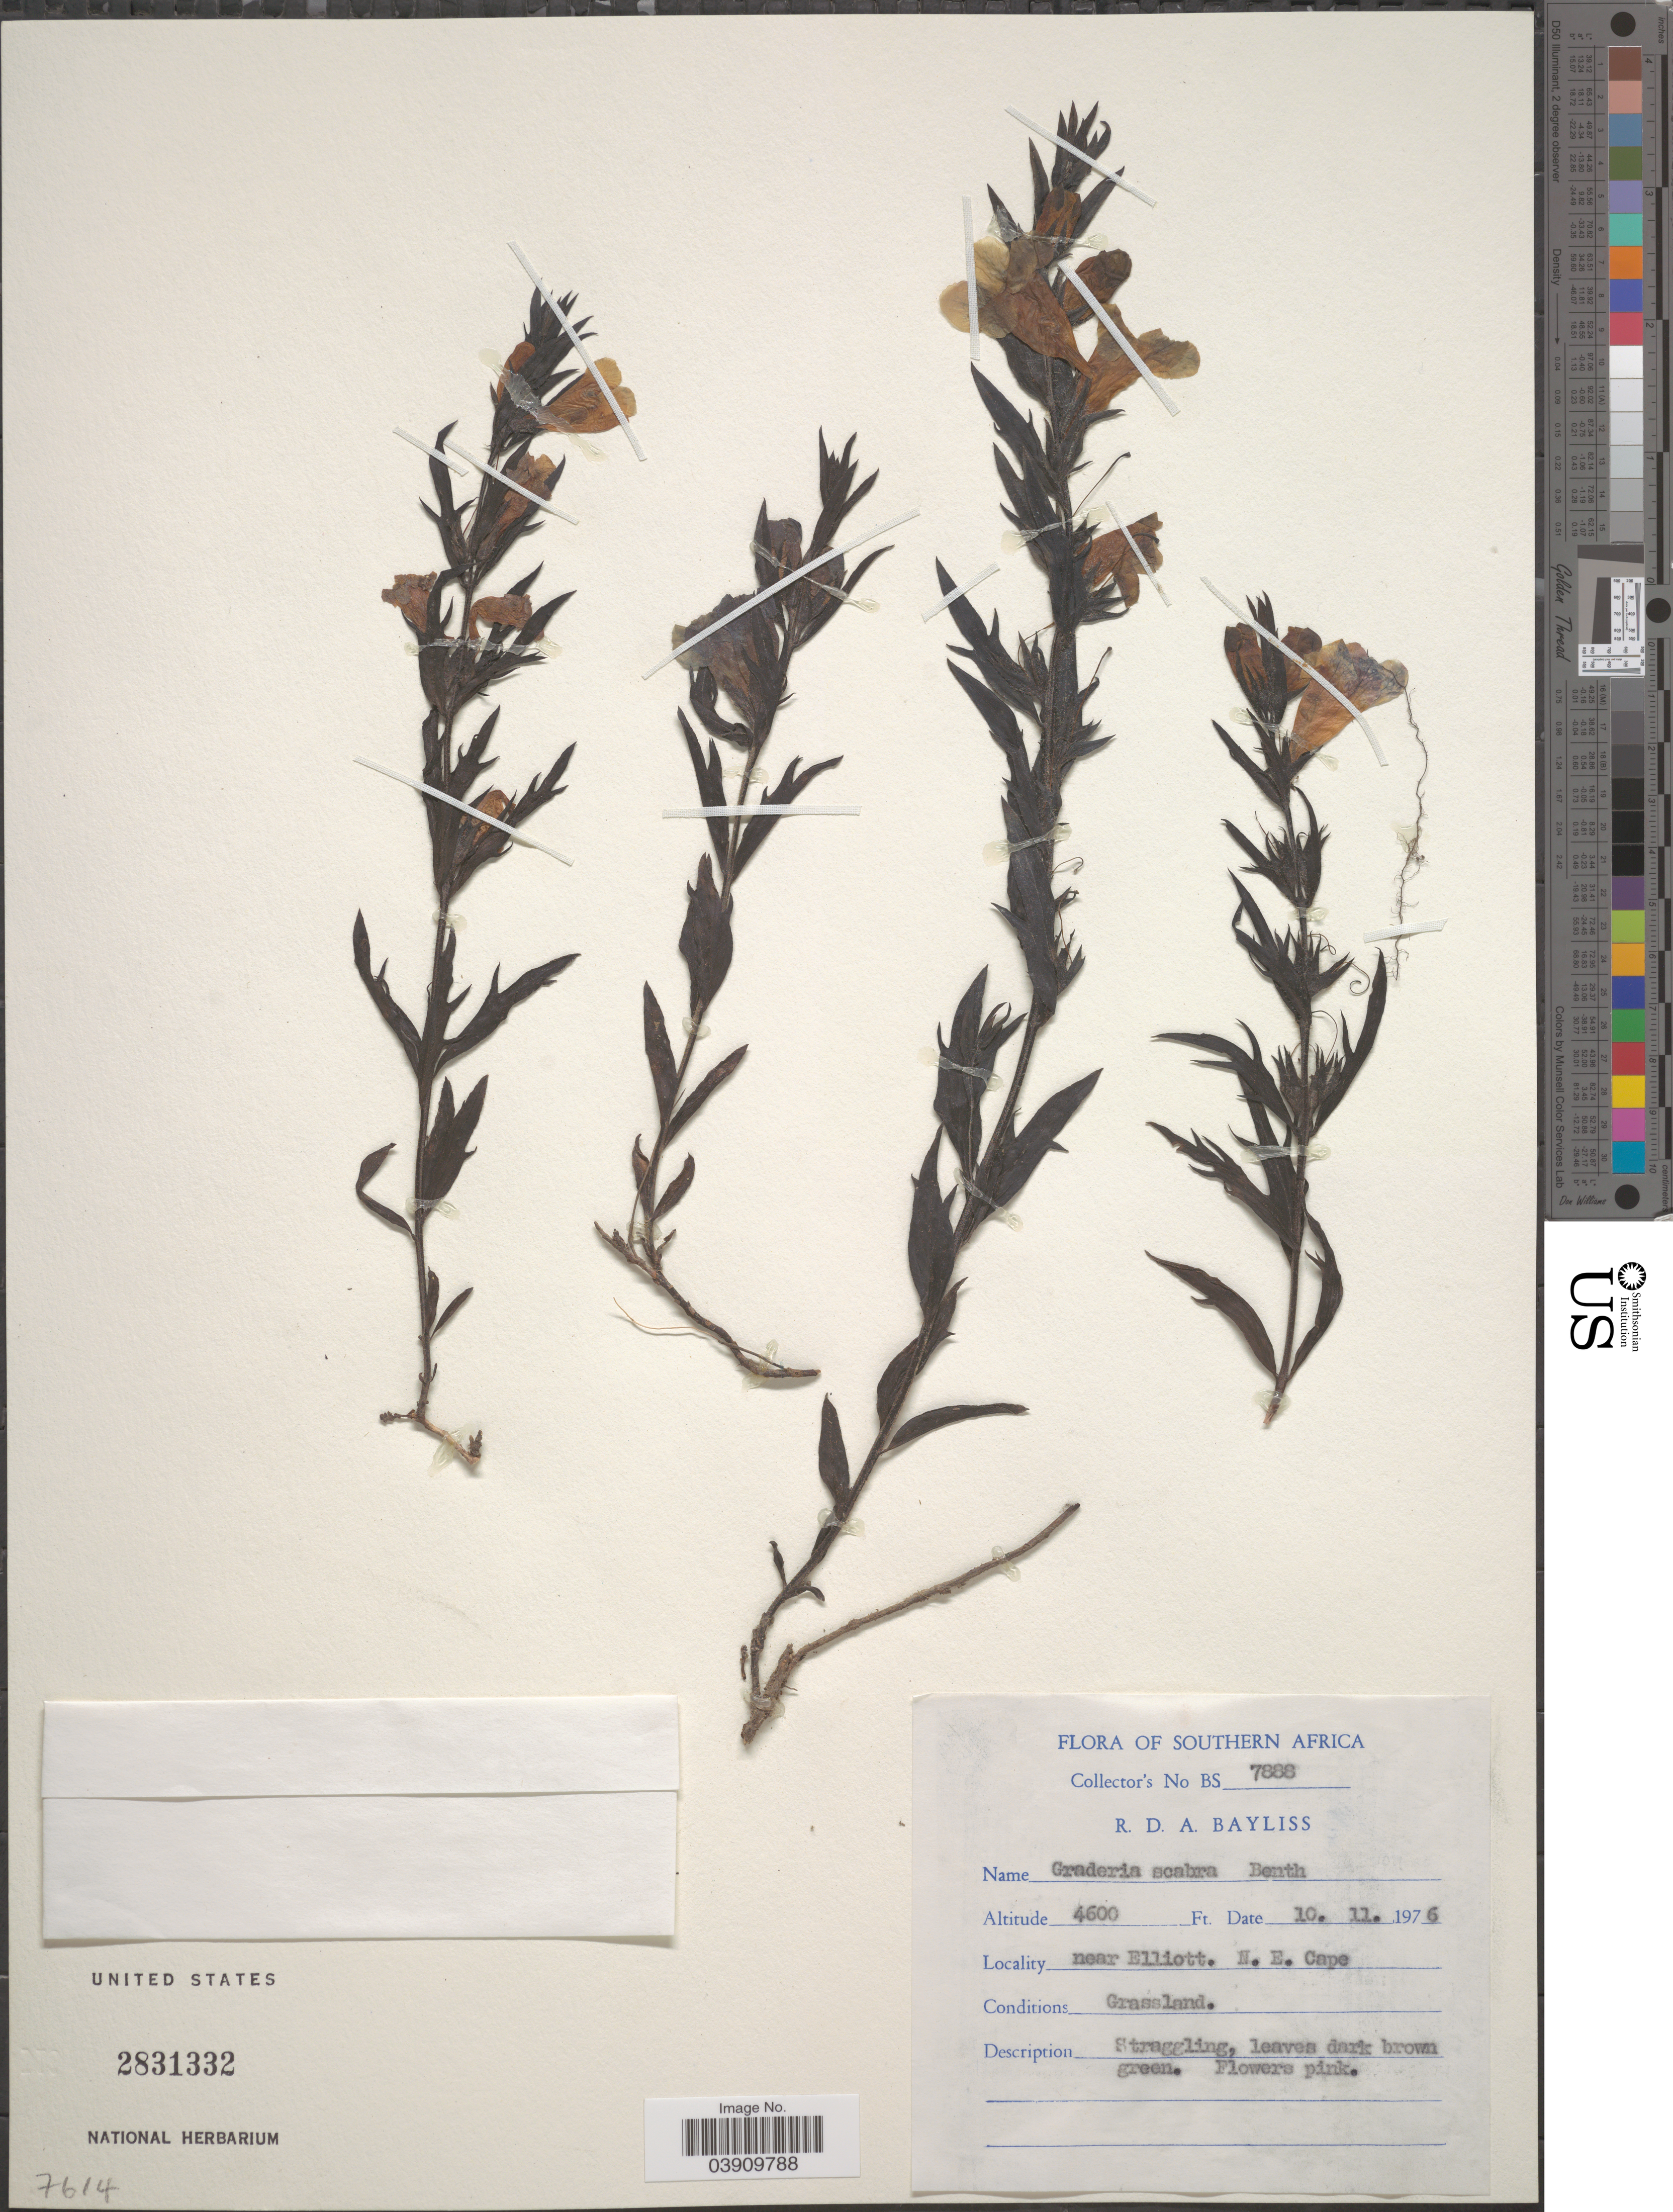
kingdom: Plantae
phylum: Tracheophyta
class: Magnoliopsida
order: Lamiales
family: Orobanchaceae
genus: Graderia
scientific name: Graderia scabra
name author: Benth.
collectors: R. Bayliss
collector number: BS 7888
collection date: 1976-11-10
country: South Africa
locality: Southern Africa. Near Elliott. N.E. Cape.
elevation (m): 1402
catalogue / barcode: US 2831332